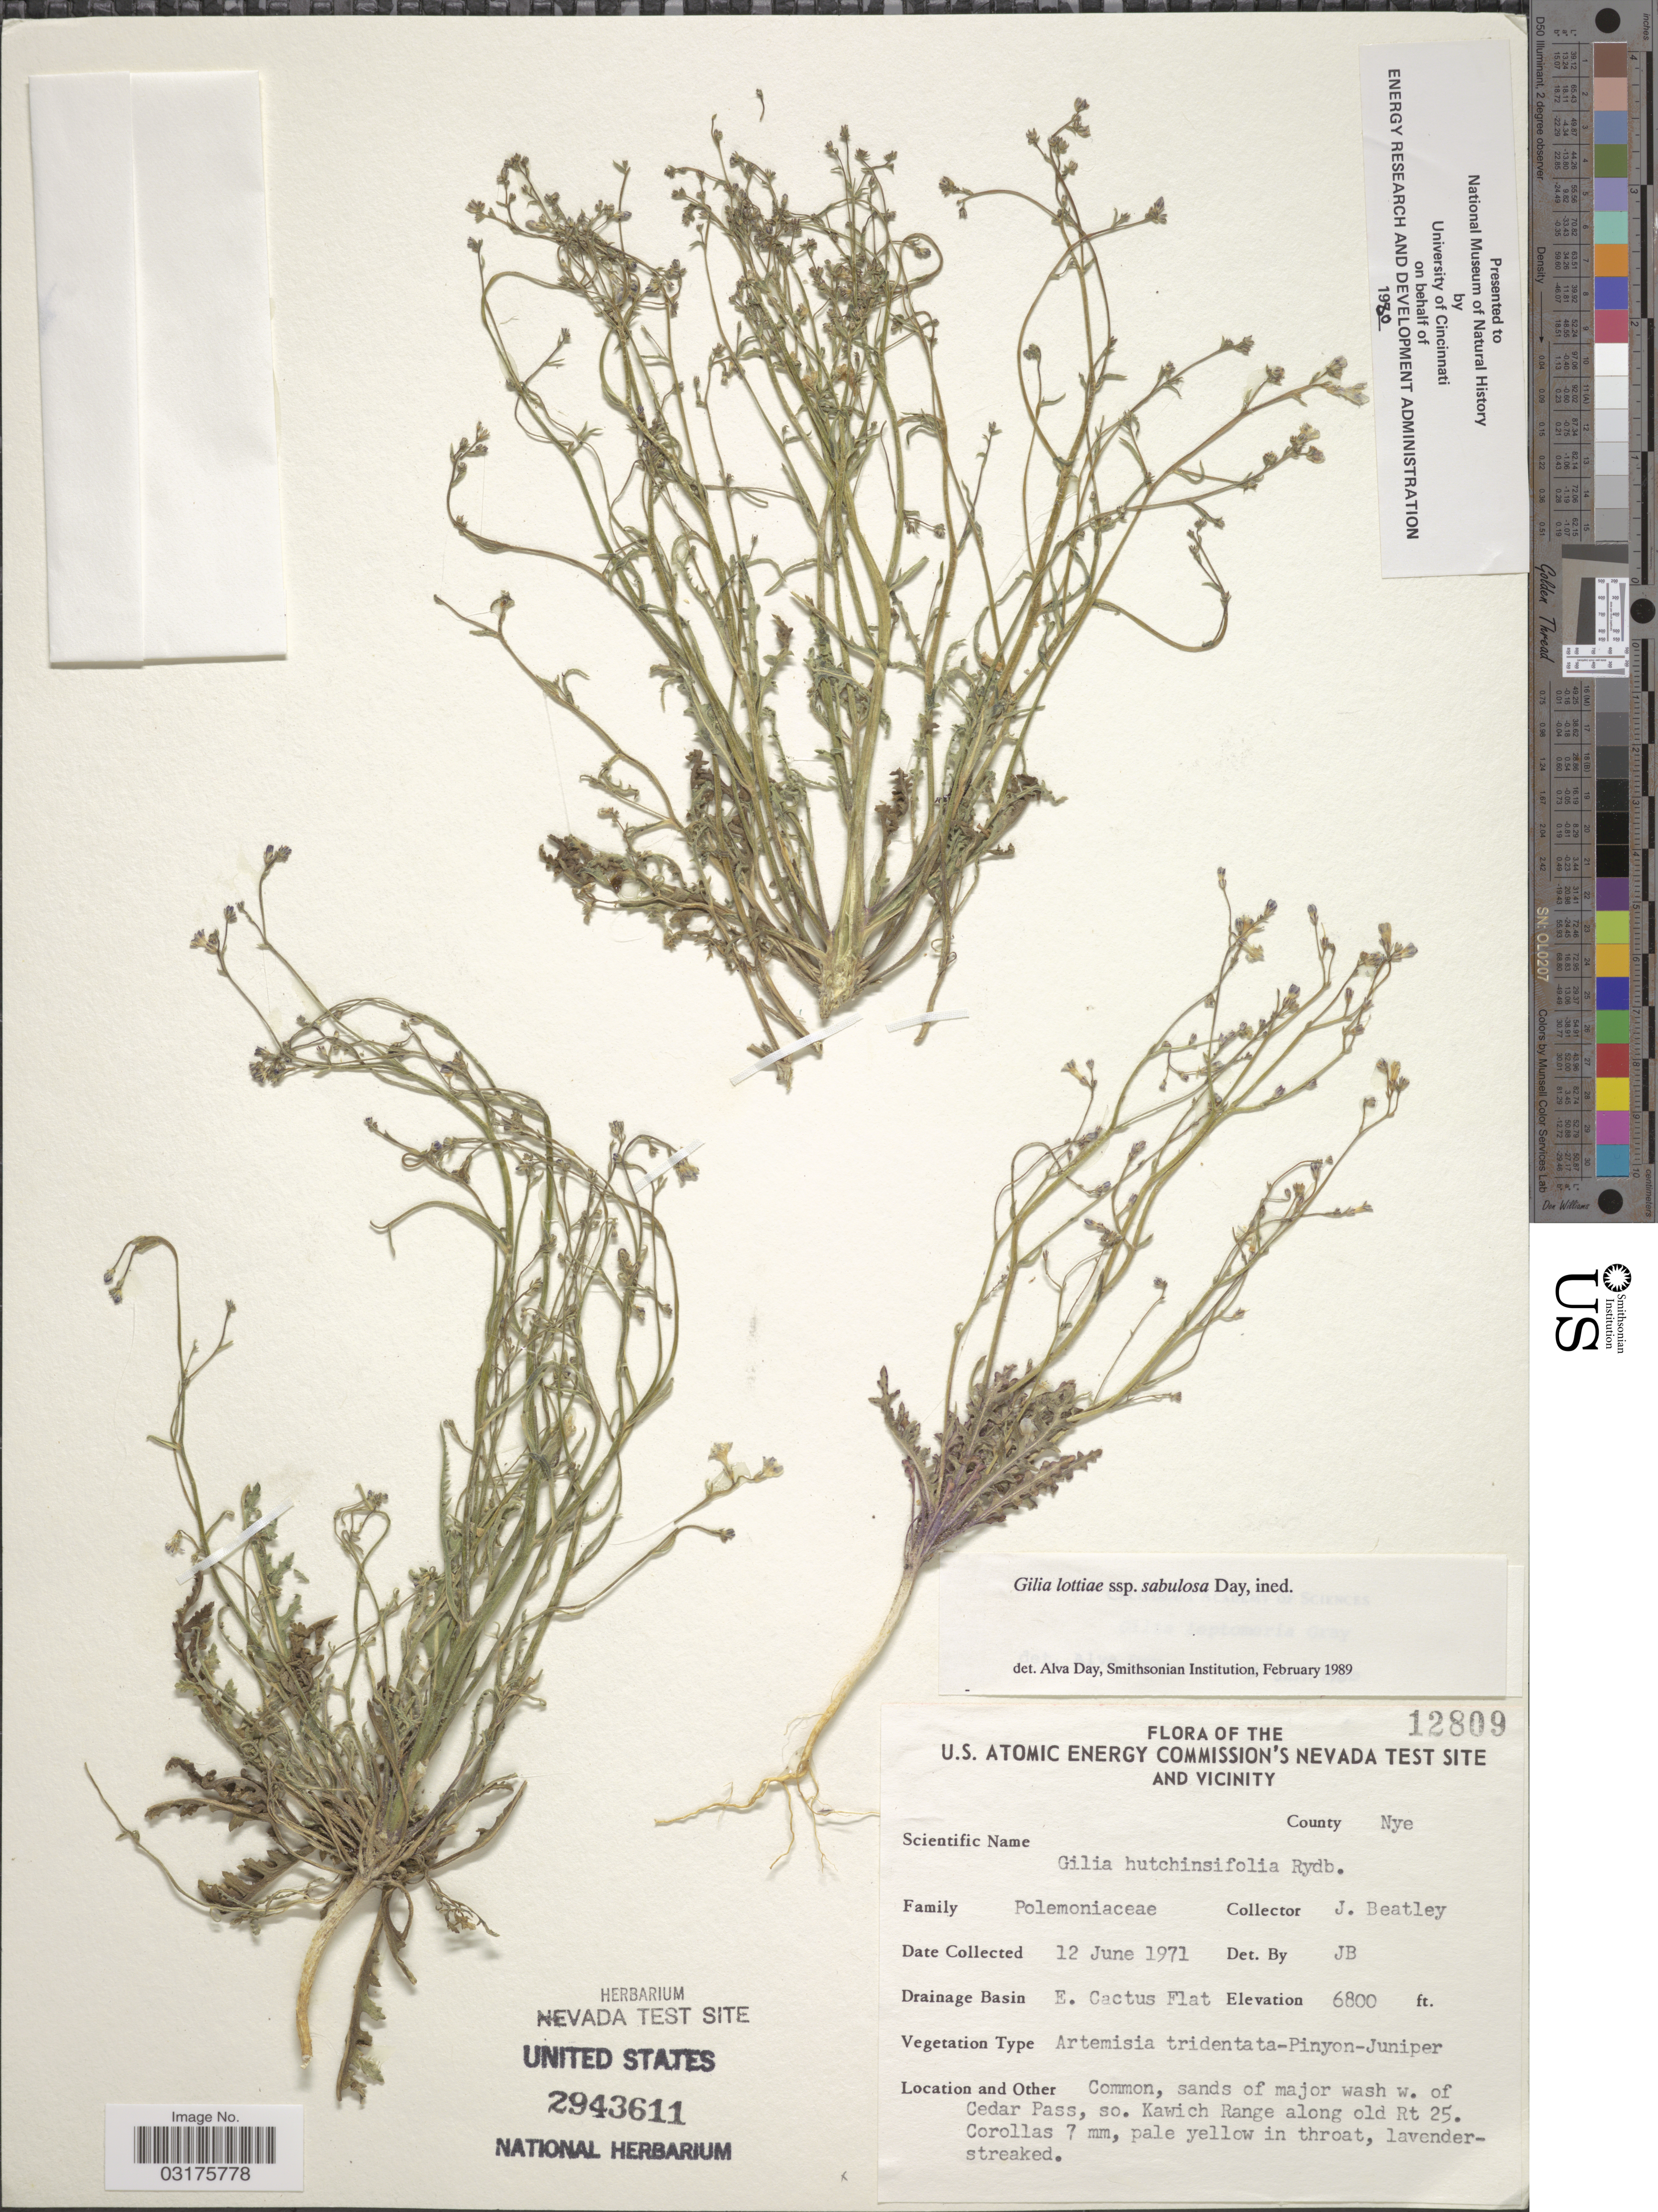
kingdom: Plantae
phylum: Tracheophyta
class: Magnoliopsida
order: Ericales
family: Polemoniaceae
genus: Aliciella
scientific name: Aliciella monoensis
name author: J.M. Porter & A.G. Day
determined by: Porter, J. M.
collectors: J. C. Beatley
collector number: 12809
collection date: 1971-06-12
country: United States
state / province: Nevada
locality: The U.S. Atomic Energy Commission's Nevada Test Site and Vicinity. County Nye. Drainage Basin E. Cactus Flat. Sands of major wash w. of Cedar Pass, so. Kawich Range along old Rt 25.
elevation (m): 2073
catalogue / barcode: US 2943611